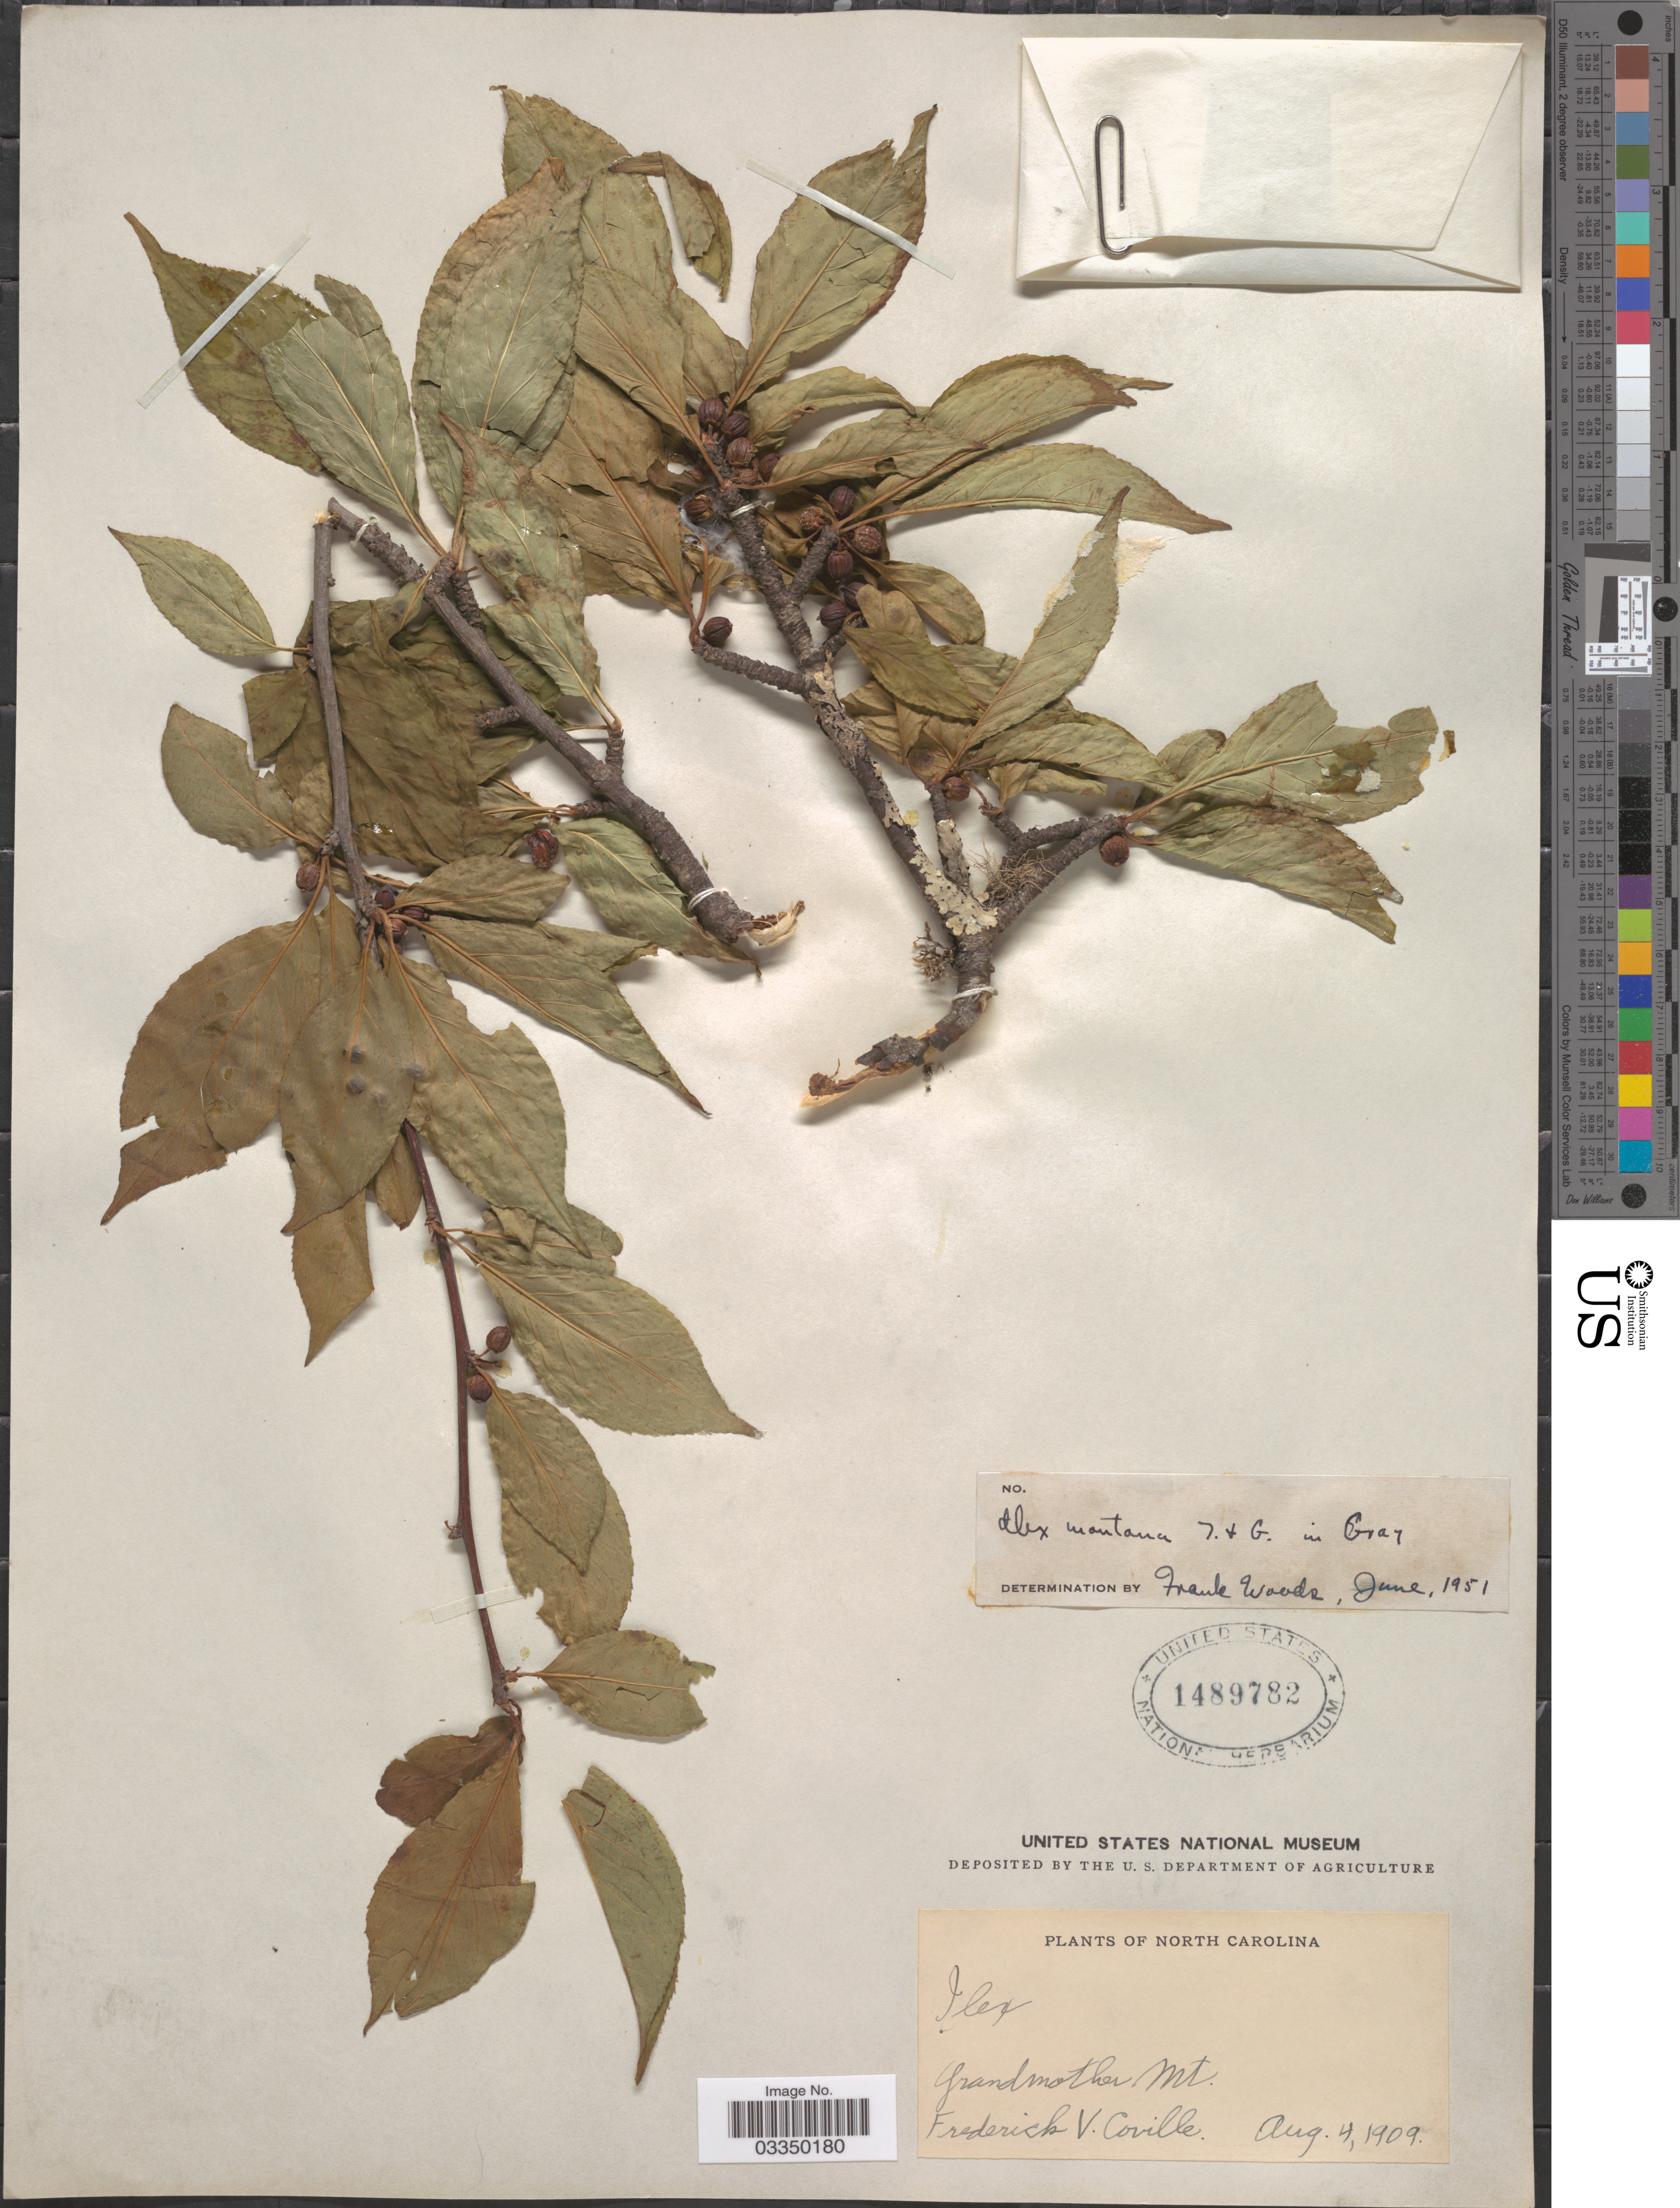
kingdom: Plantae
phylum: Tracheophyta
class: Magnoliopsida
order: Aquifoliales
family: Aquifoliaceae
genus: Ilex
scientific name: Ilex montana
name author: Torr. & A. Gray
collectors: F. V. Coville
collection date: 1909-08-04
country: United States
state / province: North Carolina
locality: Grandmother Mt.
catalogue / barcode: US 1489782